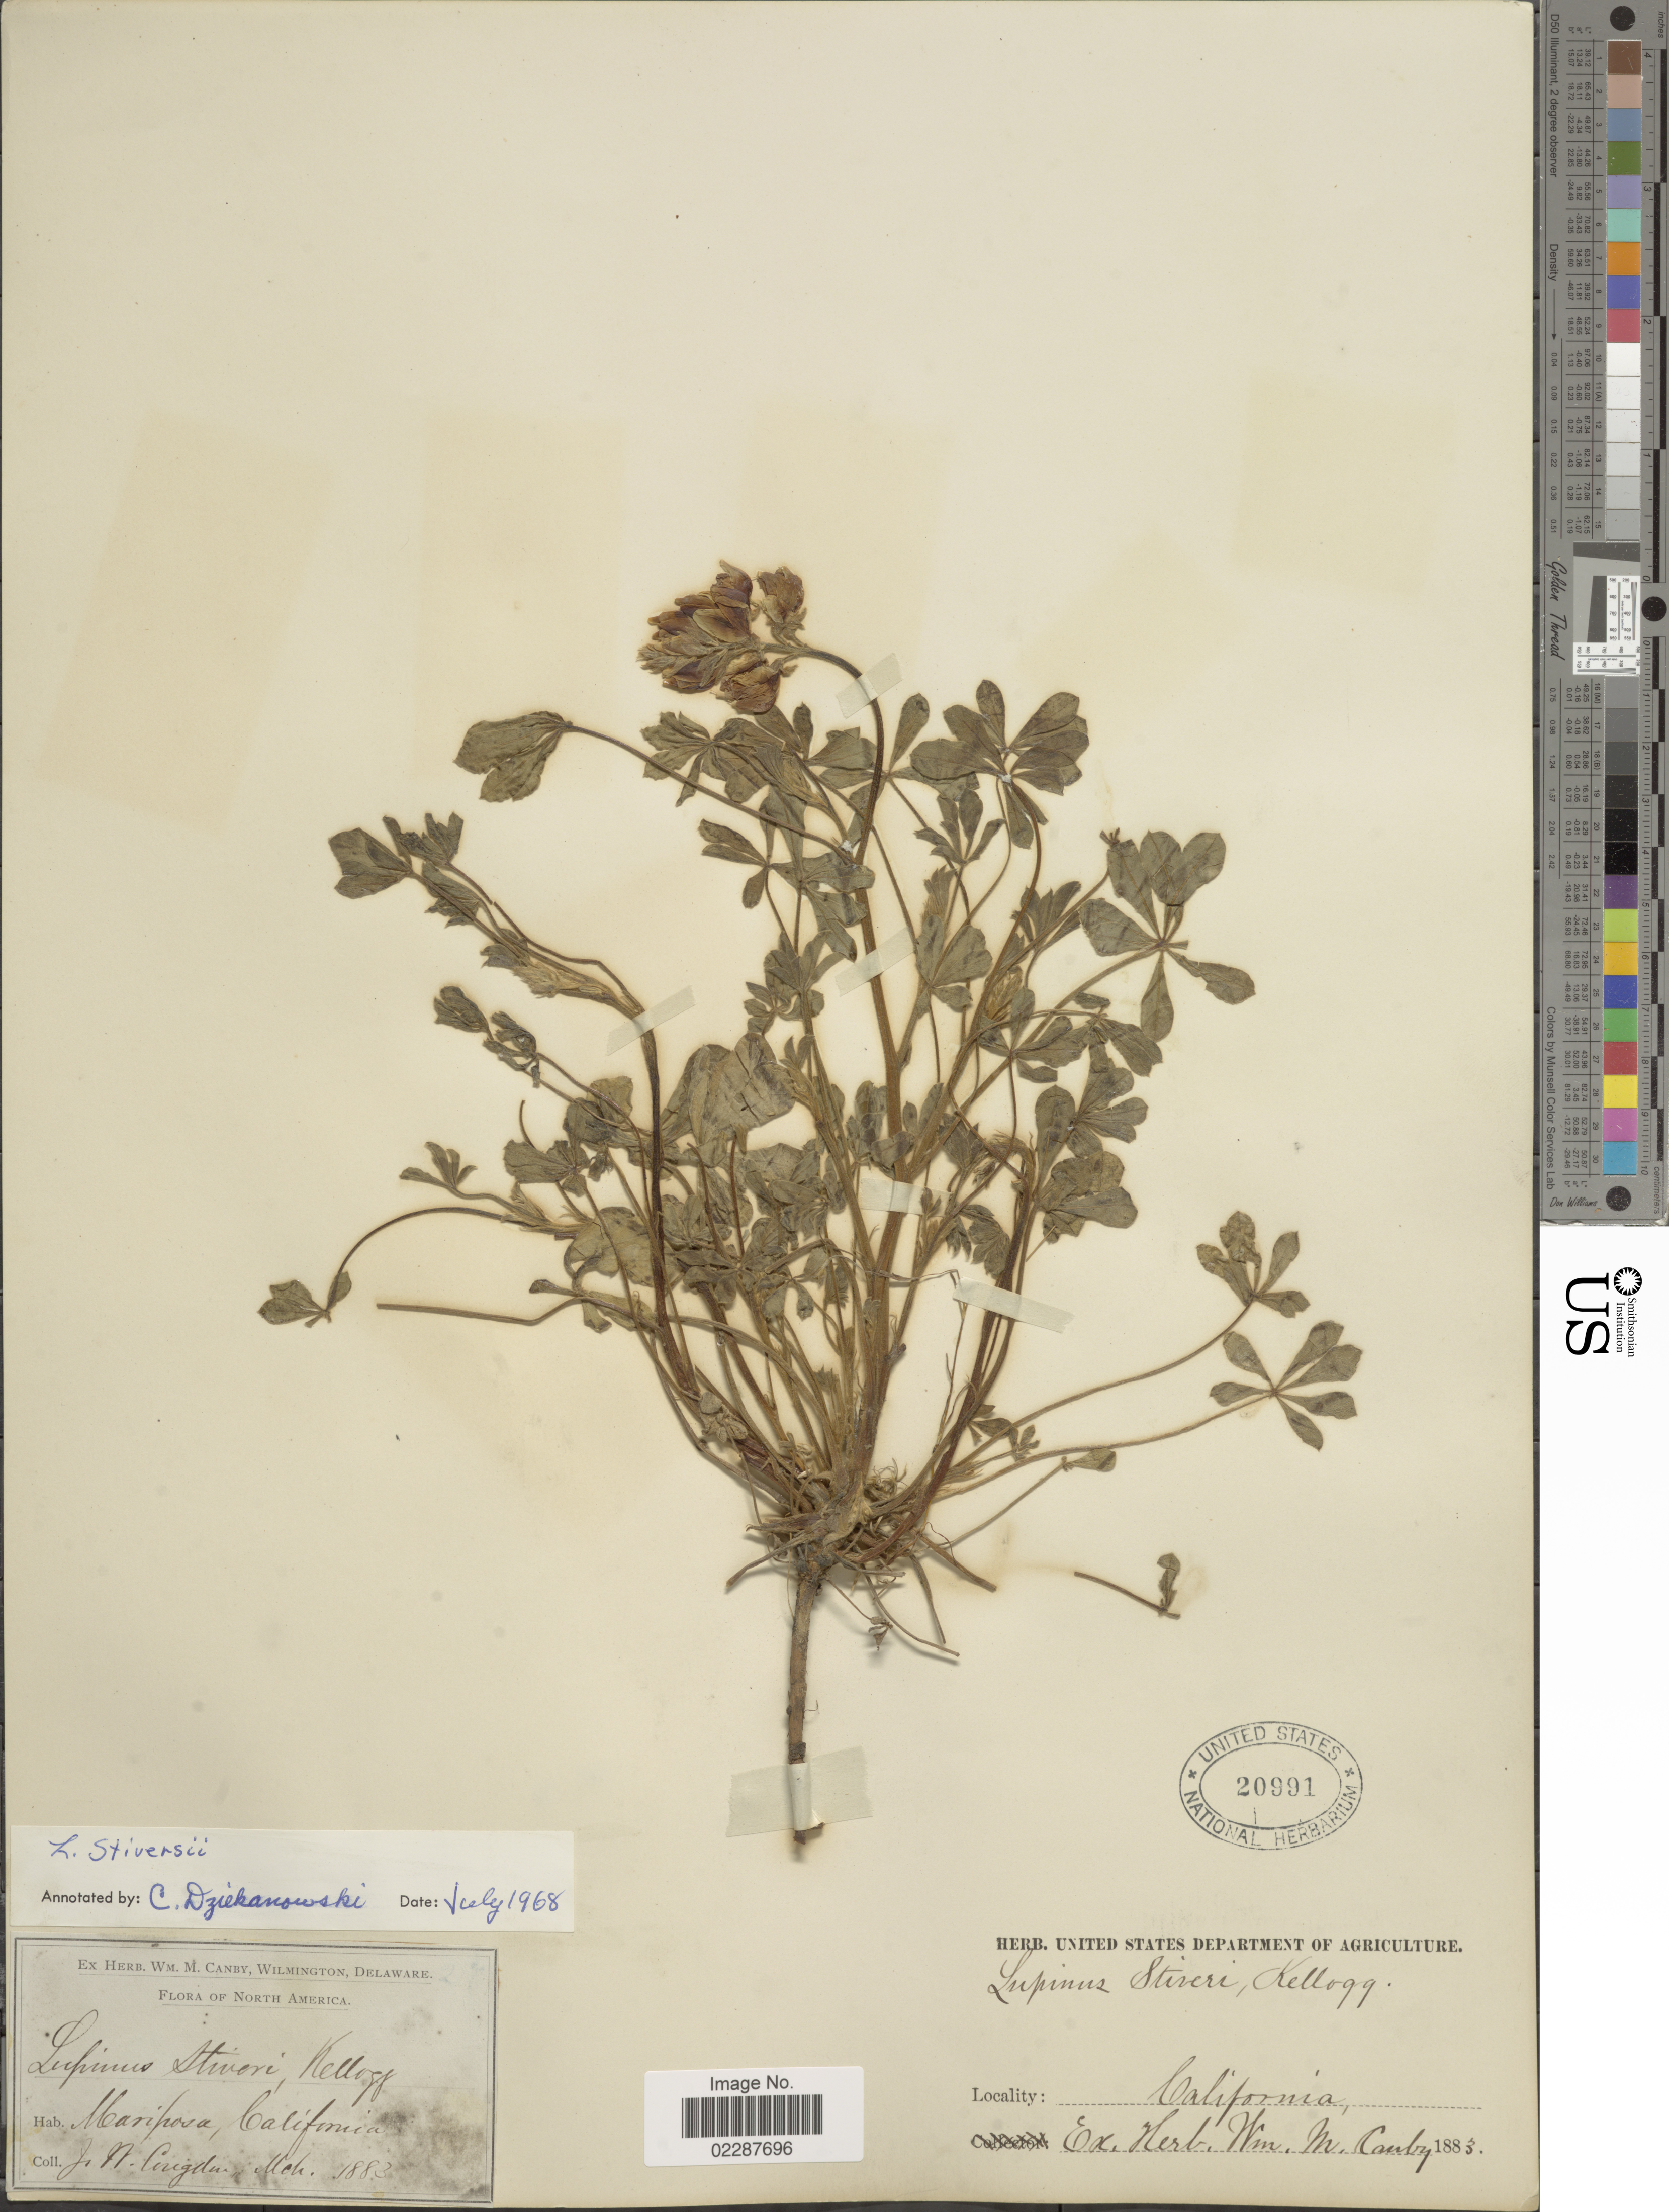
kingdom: Plantae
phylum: Tracheophyta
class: Magnoliopsida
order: Fabales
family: Fabaceae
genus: Lupinus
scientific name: Lupinus stiversii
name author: Kellogg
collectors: J. W. Congdon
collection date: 1883-05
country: United States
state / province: California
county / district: Mariposa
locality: Mariposa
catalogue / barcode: US 20991